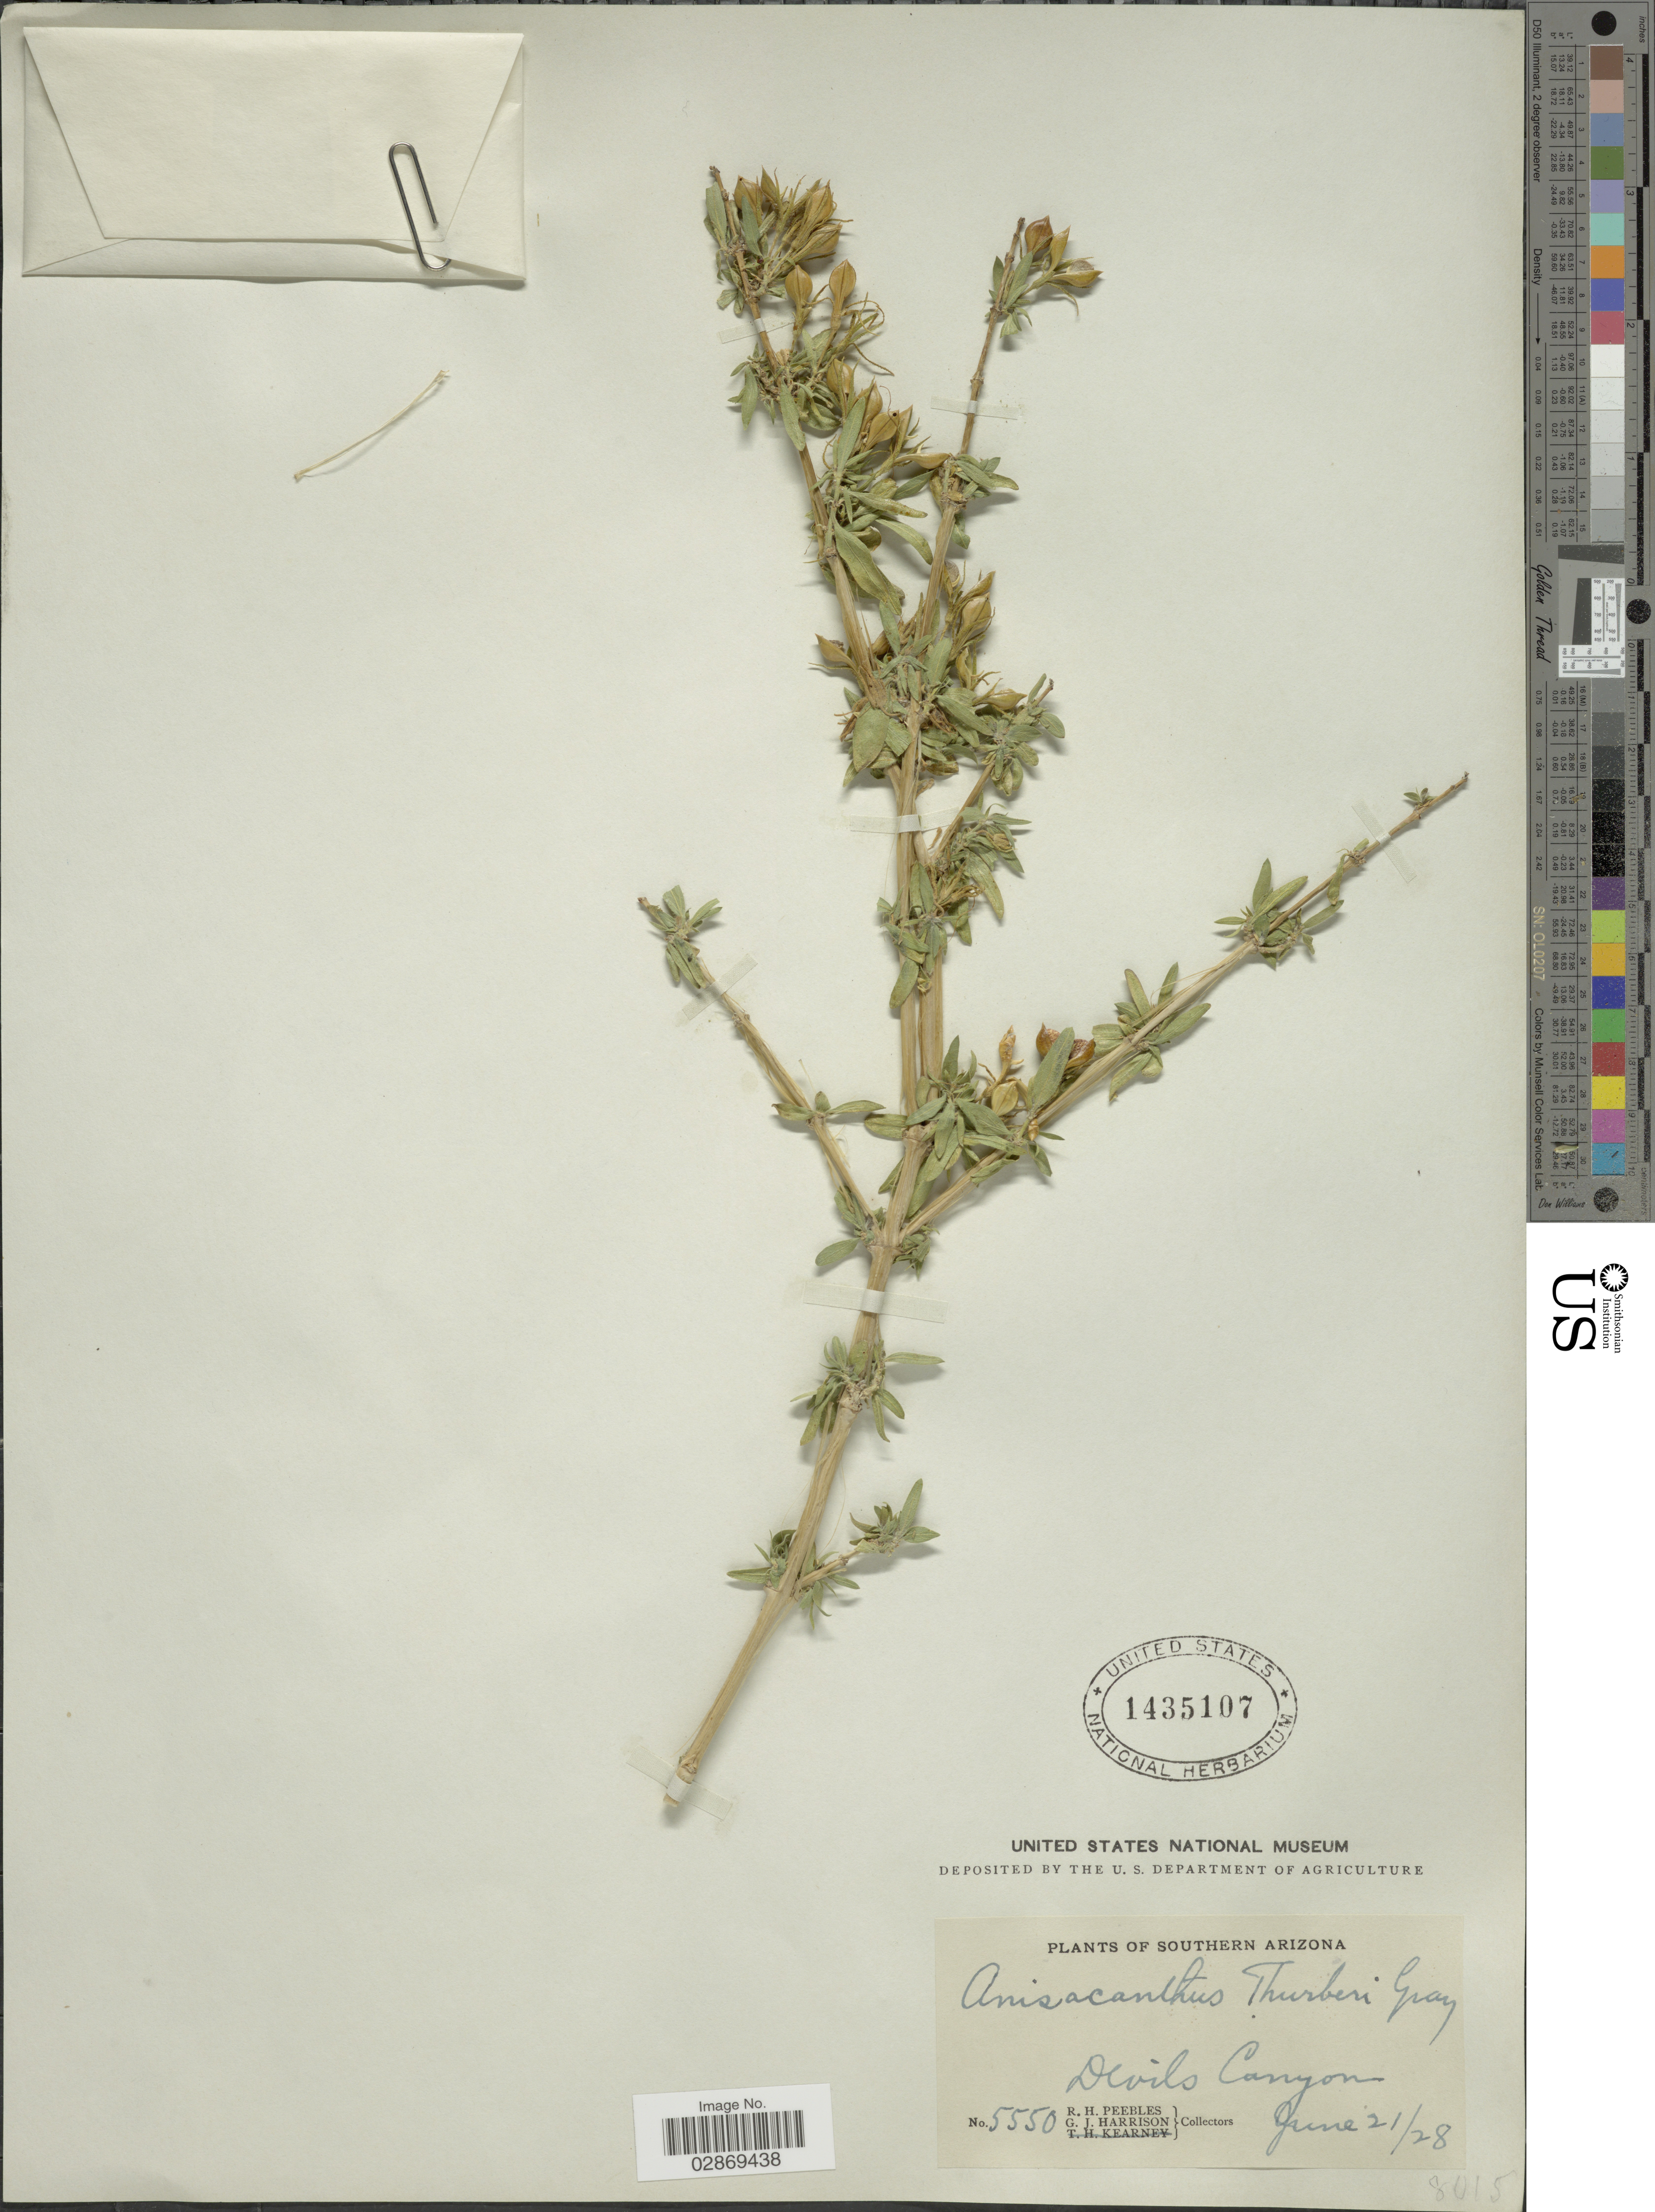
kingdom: Plantae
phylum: Tracheophyta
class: Magnoliopsida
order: Lamiales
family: Acanthaceae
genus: Anisacanthus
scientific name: Anisacanthus thurberi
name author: (Torr.) A. Gray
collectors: R. H. Peebles & G. J. Harrison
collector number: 5550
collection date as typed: Transcribed d/m/y: 21/6/28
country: United States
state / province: Arizona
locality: Southern Arizona, Devils Canyon.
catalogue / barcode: US 1435107